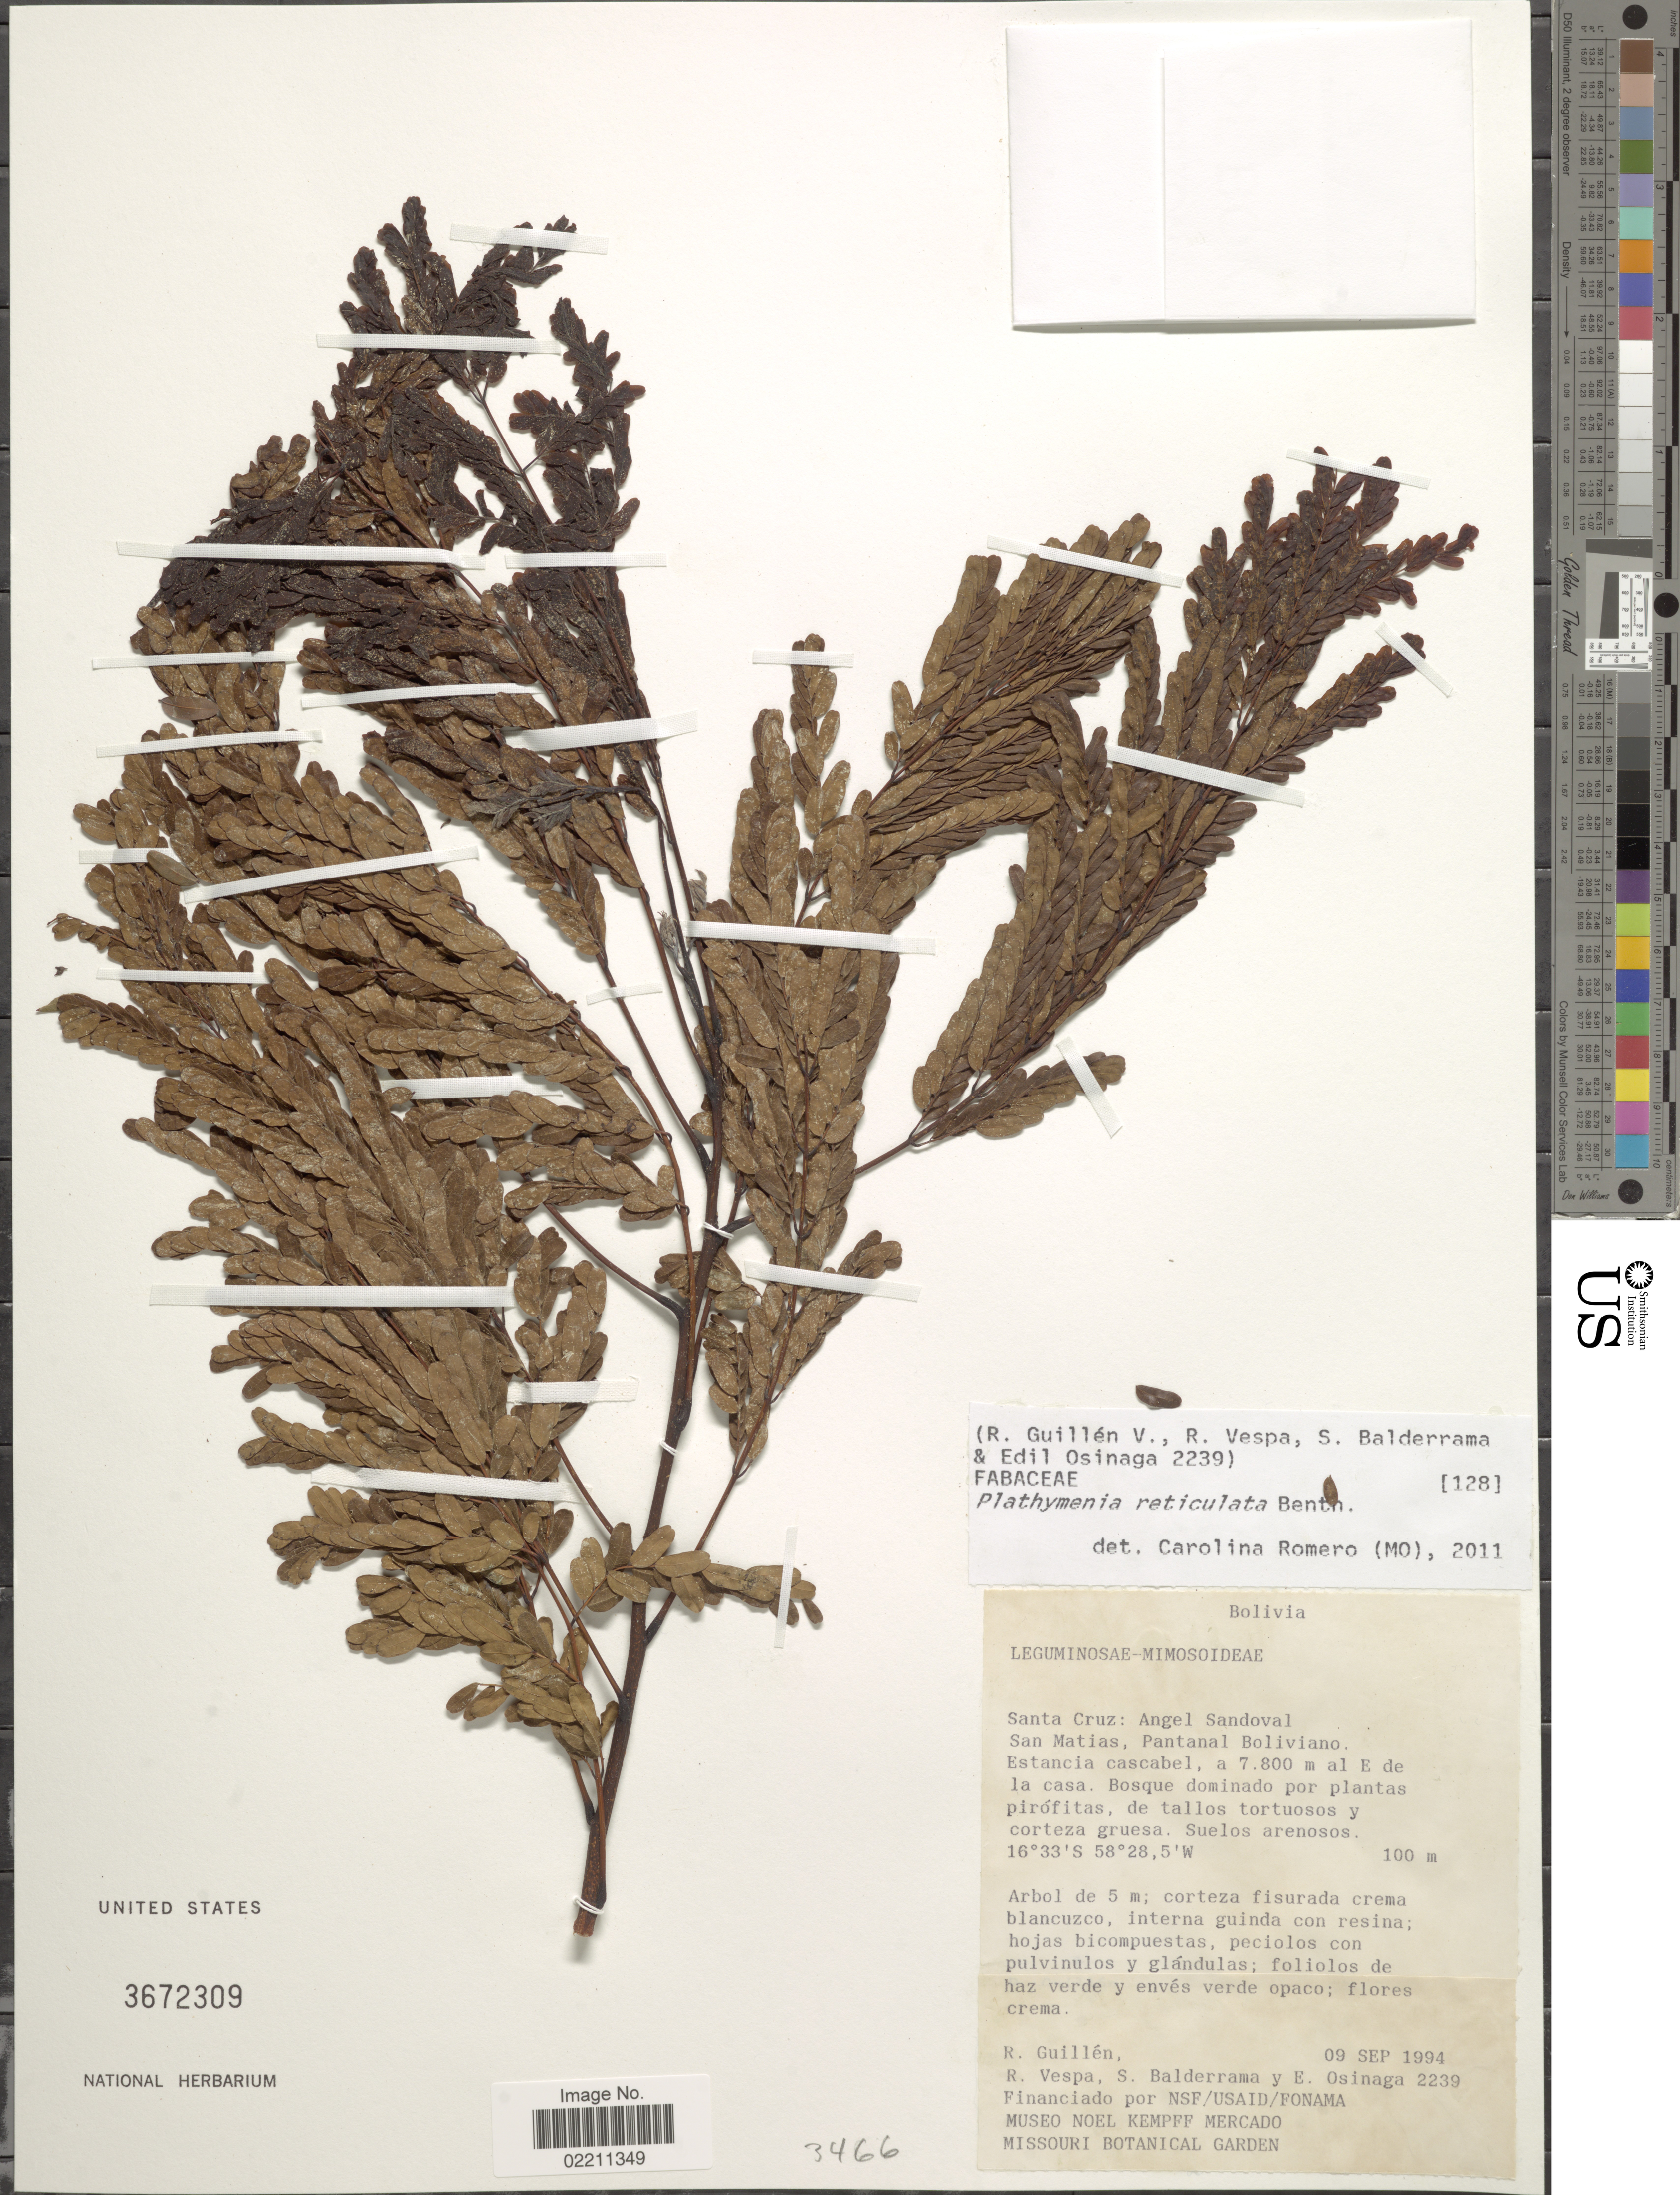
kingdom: Plantae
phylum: Tracheophyta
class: Magnoliopsida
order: Fabales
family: Fabaceae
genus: Plathymenia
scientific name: Plathymenia reticulata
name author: Benth.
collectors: R. Guillen, R. Vespa, S. Balderrama & E. Osinaga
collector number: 2239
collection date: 1994-09-09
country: Bolivia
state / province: Santa Cruz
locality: Bolivia. Santa Cruz: Angel Sandoval. San Matias, Pantanal Boliviano. Estancia cascabel, a 7.800 m al E de la casa.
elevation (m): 100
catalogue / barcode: US 3672309